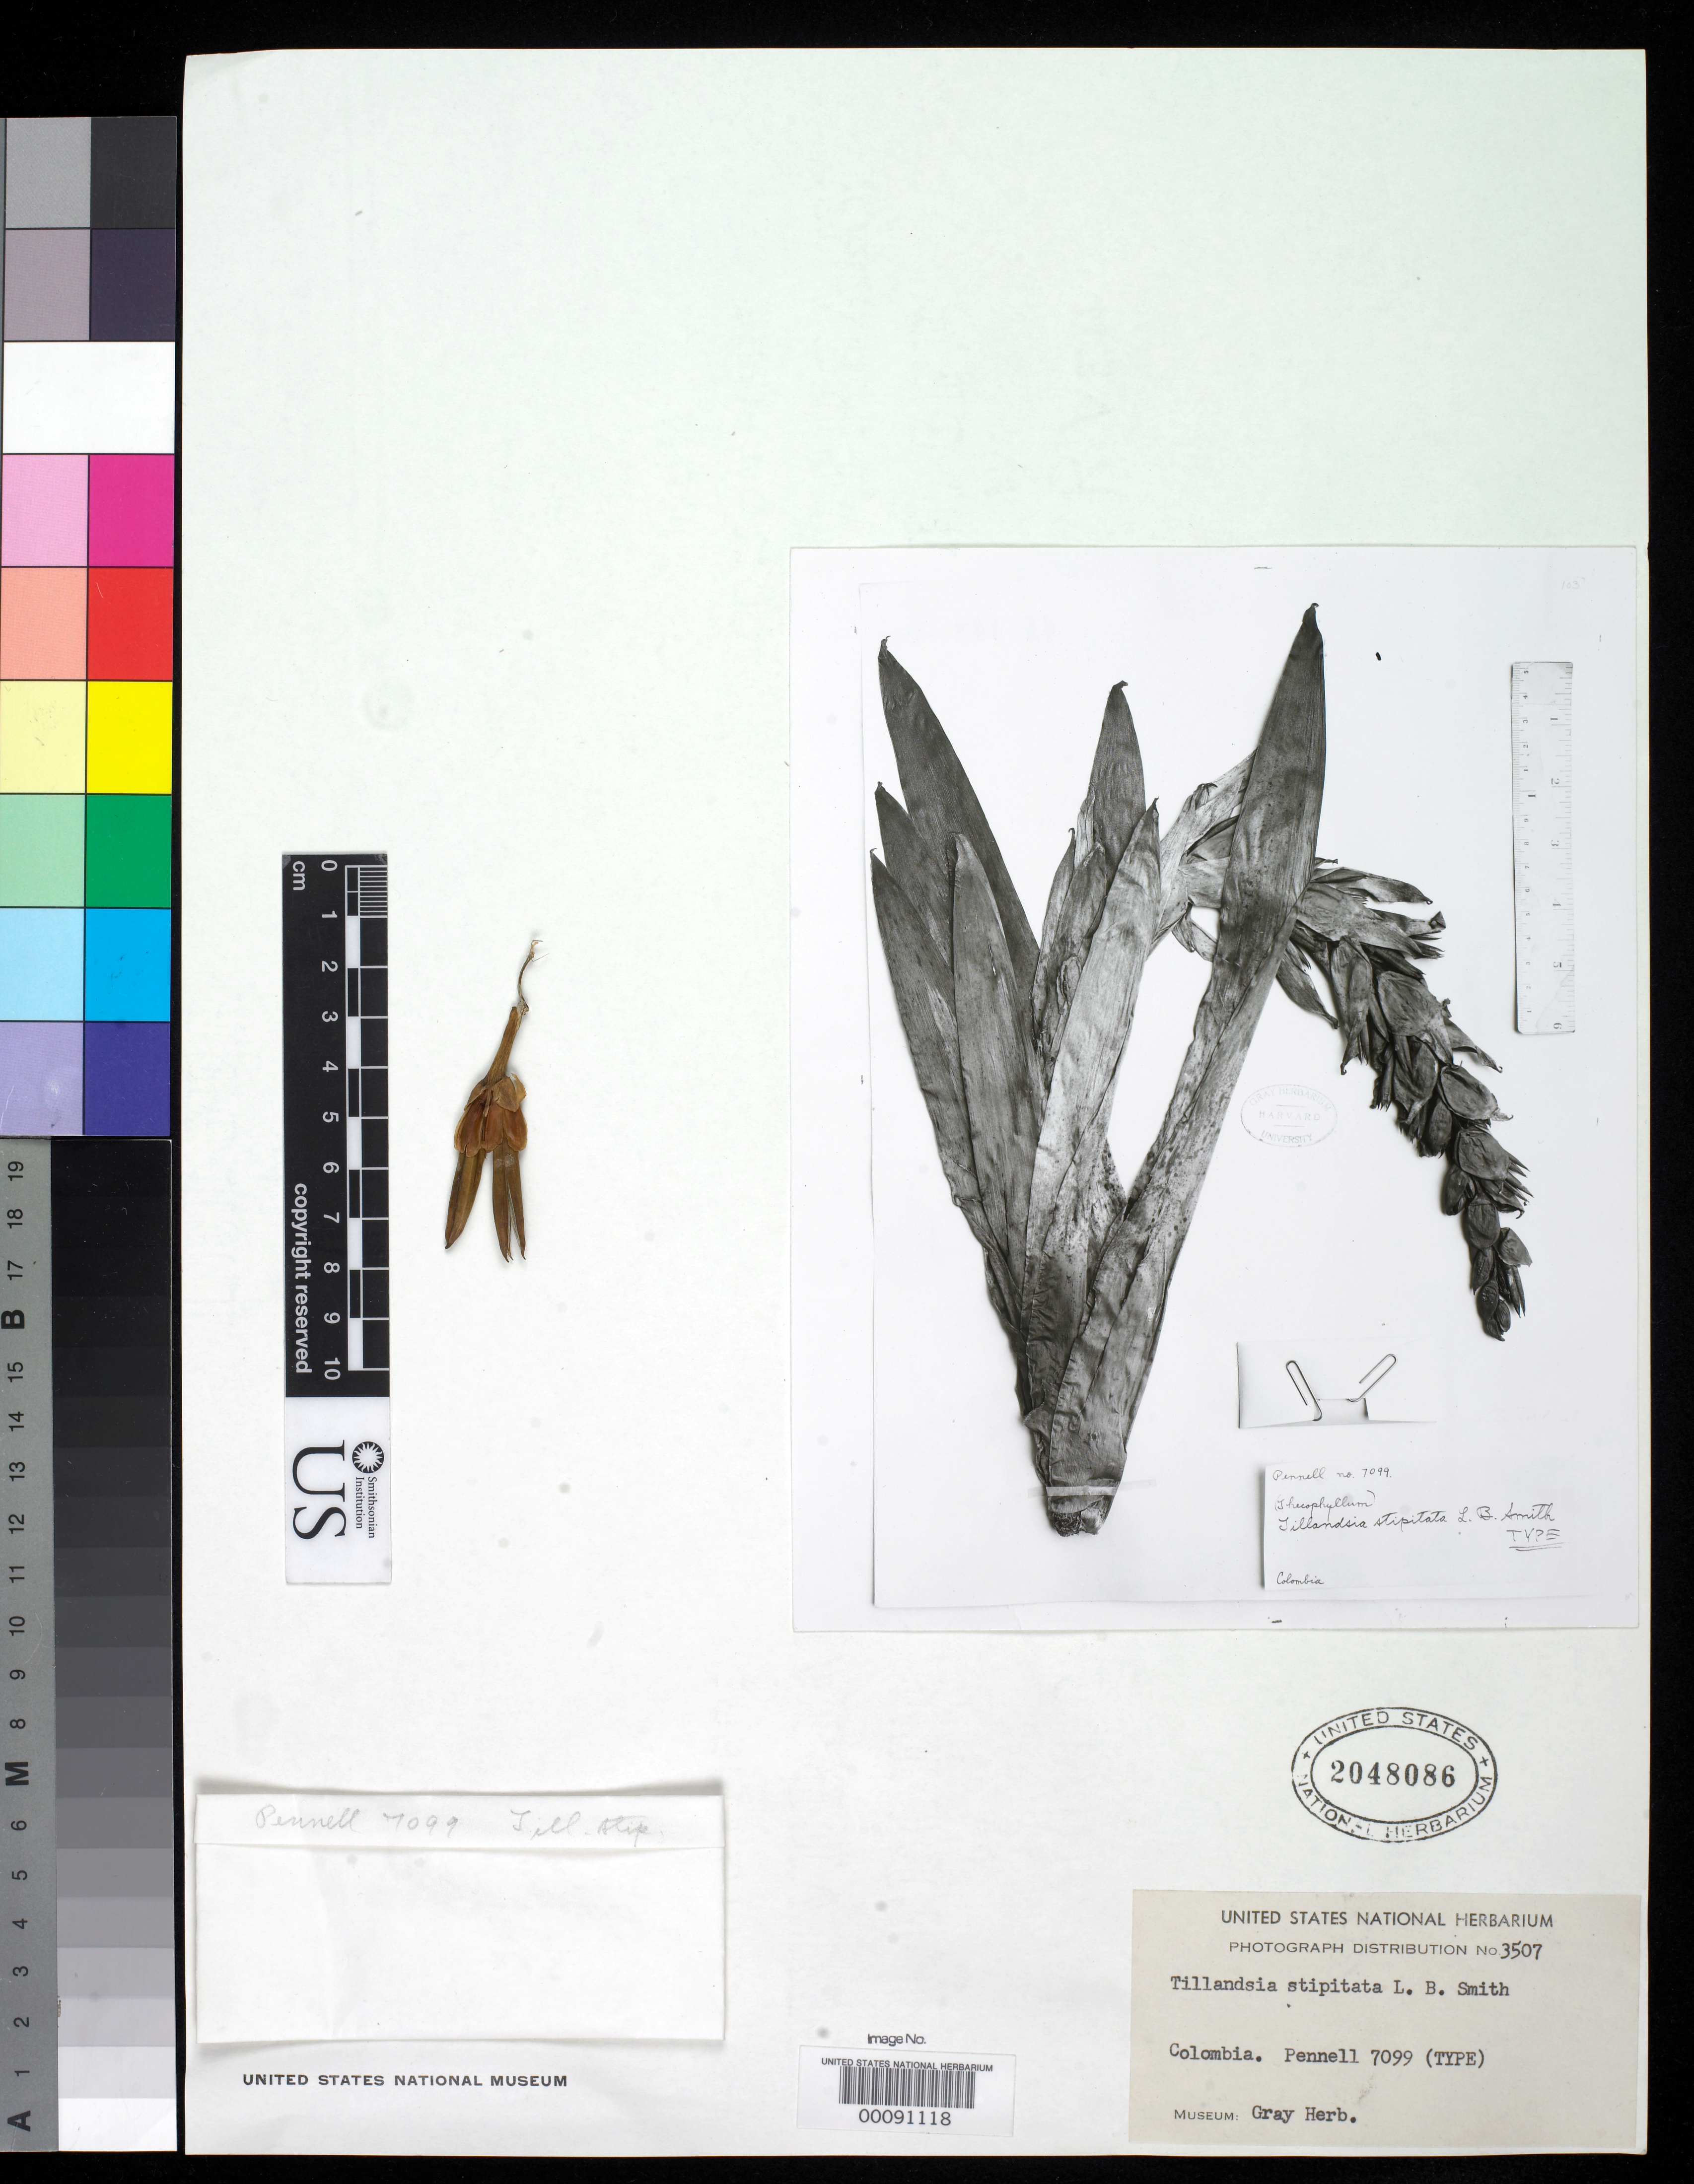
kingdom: Plantae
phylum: Tracheophyta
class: Liliopsida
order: Poales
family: Bromeliaceae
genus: Tillandsia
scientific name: Tillandsia stipitata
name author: L.B. Sm.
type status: Type Fragment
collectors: F. W. Pennell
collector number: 7099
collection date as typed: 17 Jun 1922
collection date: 1922-06-17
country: Colombia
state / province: Cauca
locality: Between Paletara and Calaguala, Cordillera Central.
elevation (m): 3000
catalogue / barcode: US 2048086